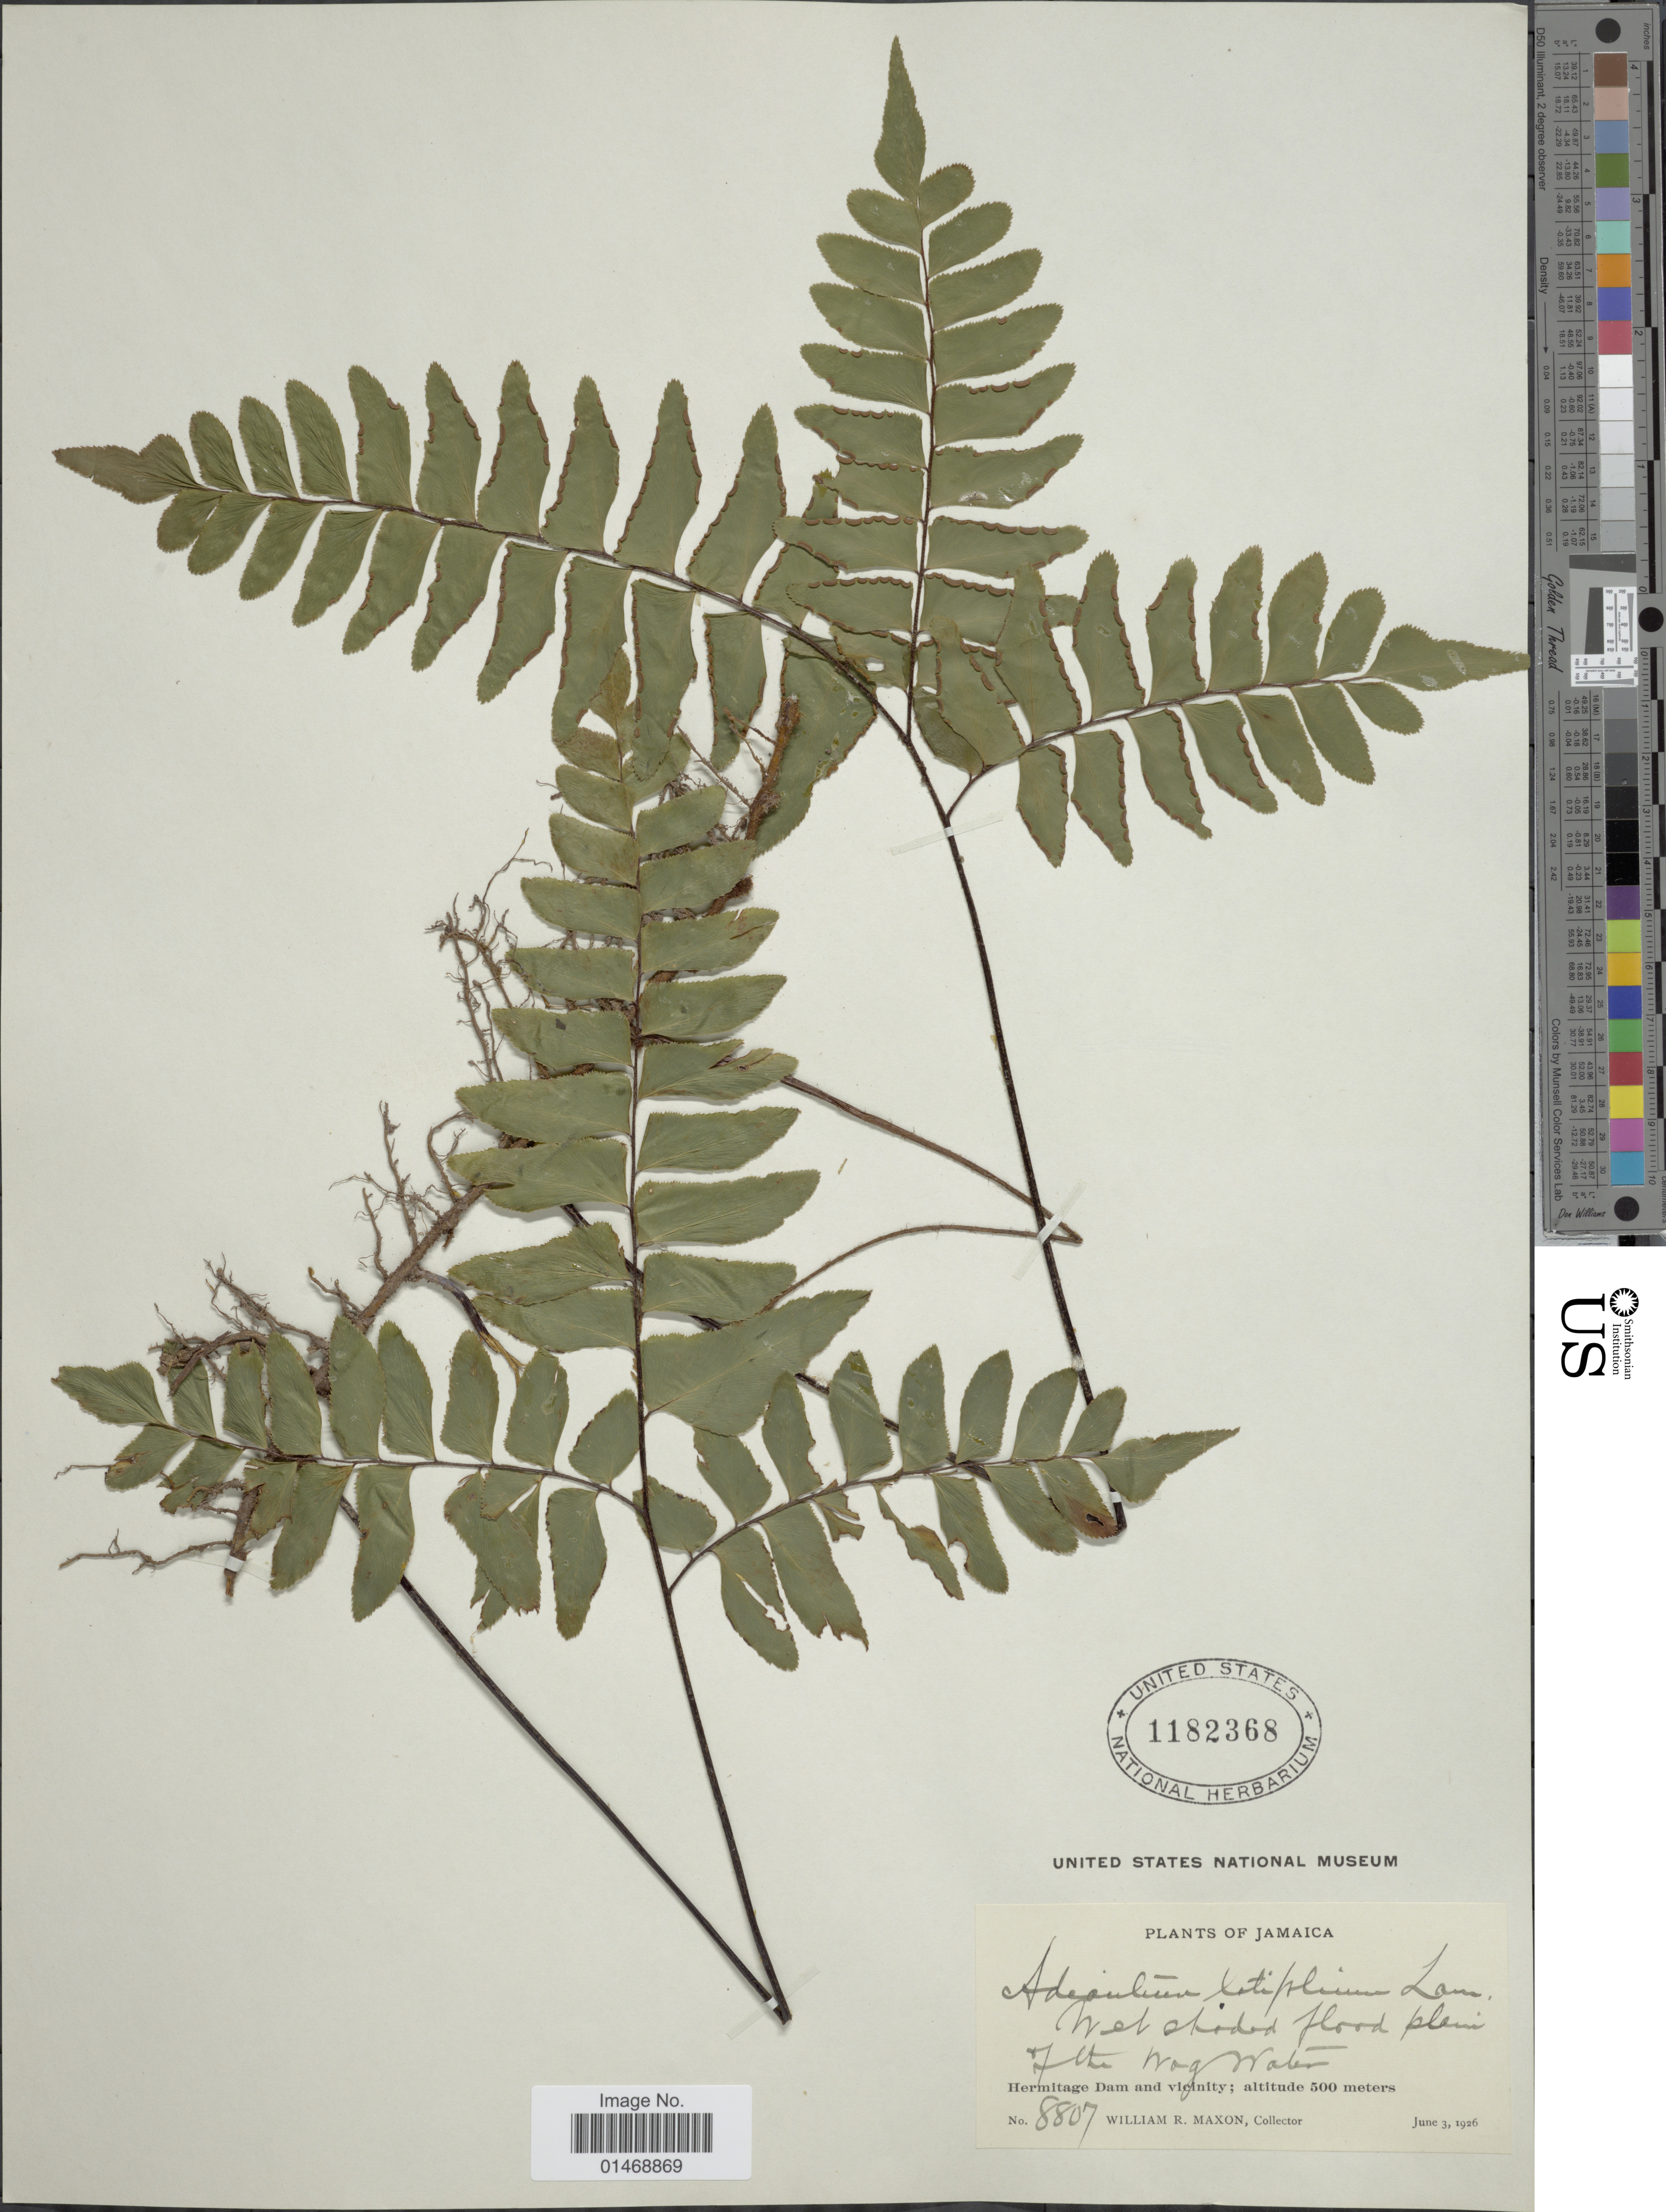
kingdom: Plantae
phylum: Tracheophyta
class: Polypodiopsida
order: Polypodiales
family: Pteridaceae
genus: Adiantum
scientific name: Adiantum latifolium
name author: Lam.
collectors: W. R. Maxon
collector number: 8807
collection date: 1926-06-03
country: Jamaica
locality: Wet shaded flood plain of the Wag Water, Hermitage Dam and vicinity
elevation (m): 500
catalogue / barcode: US 1182368